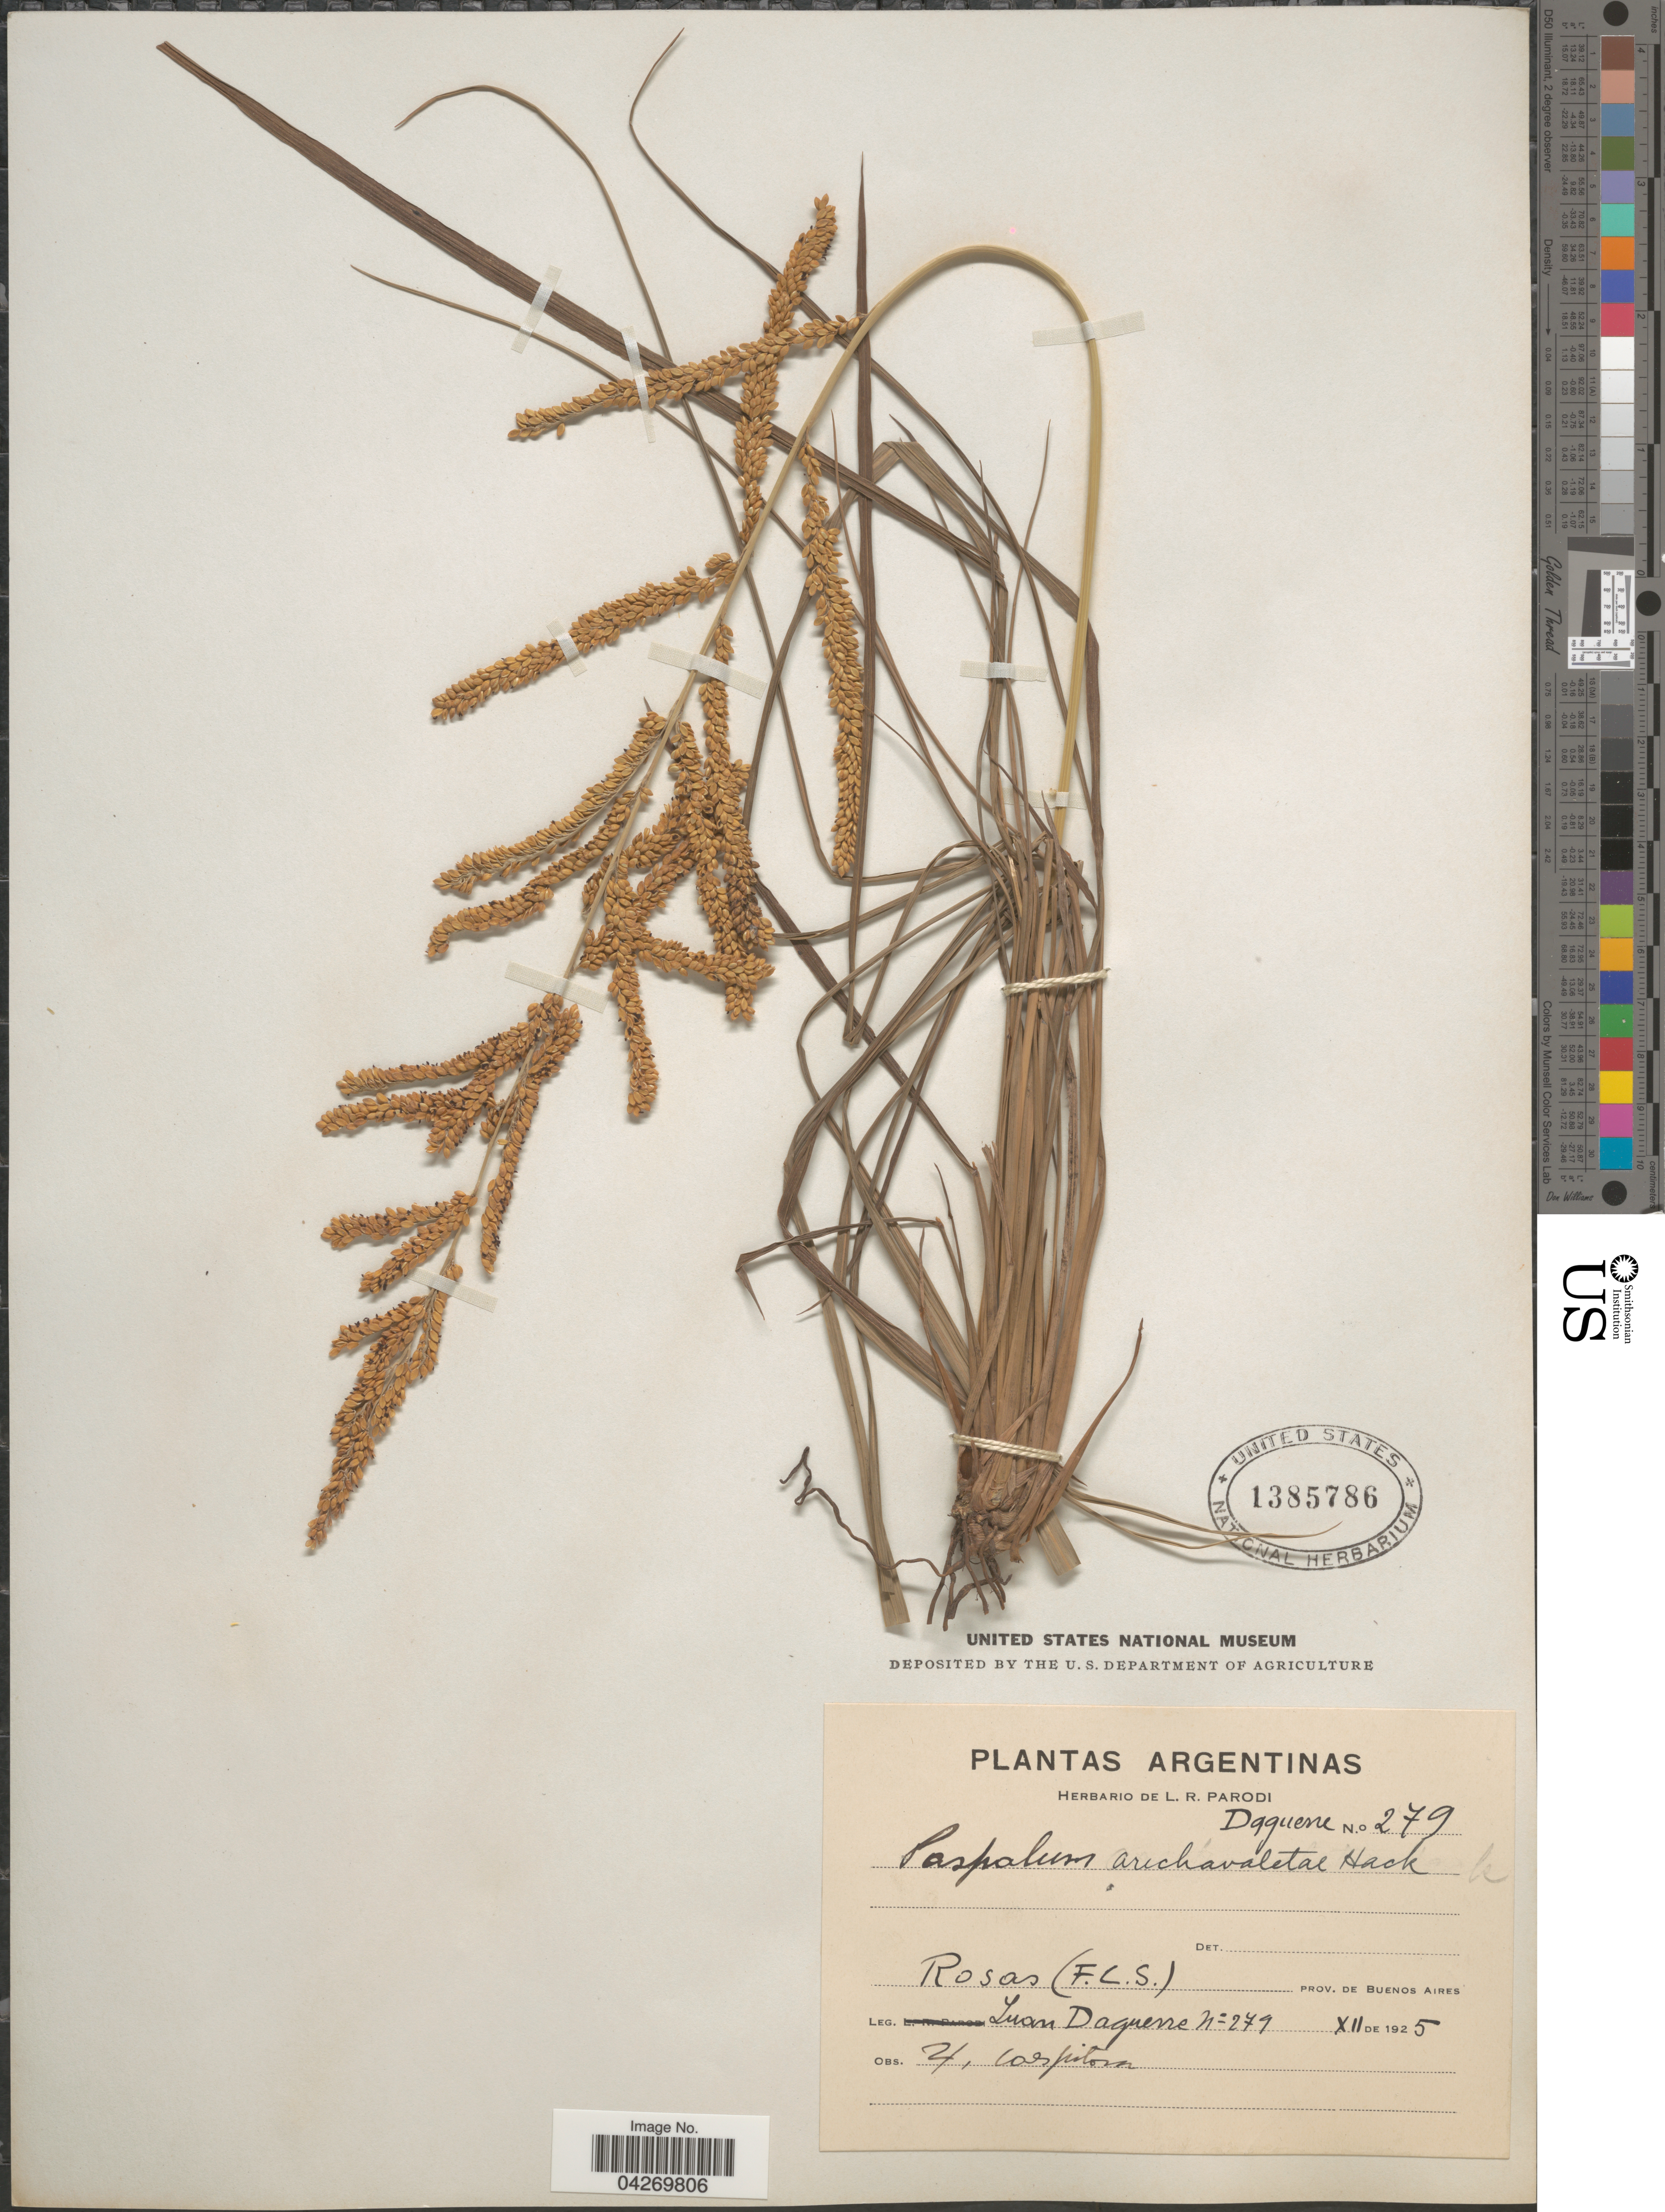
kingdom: Plantae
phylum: Tracheophyta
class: Liliopsida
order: Poales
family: Poaceae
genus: Paspalum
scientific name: Paspalum exaltatum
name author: J. Presl in C. Presl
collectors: J. Daguerre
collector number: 279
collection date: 1925-12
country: Argentina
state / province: Buenos Aires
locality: Rosas (F. L. S.). Prov. de Buenos Aires.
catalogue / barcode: US 1385786